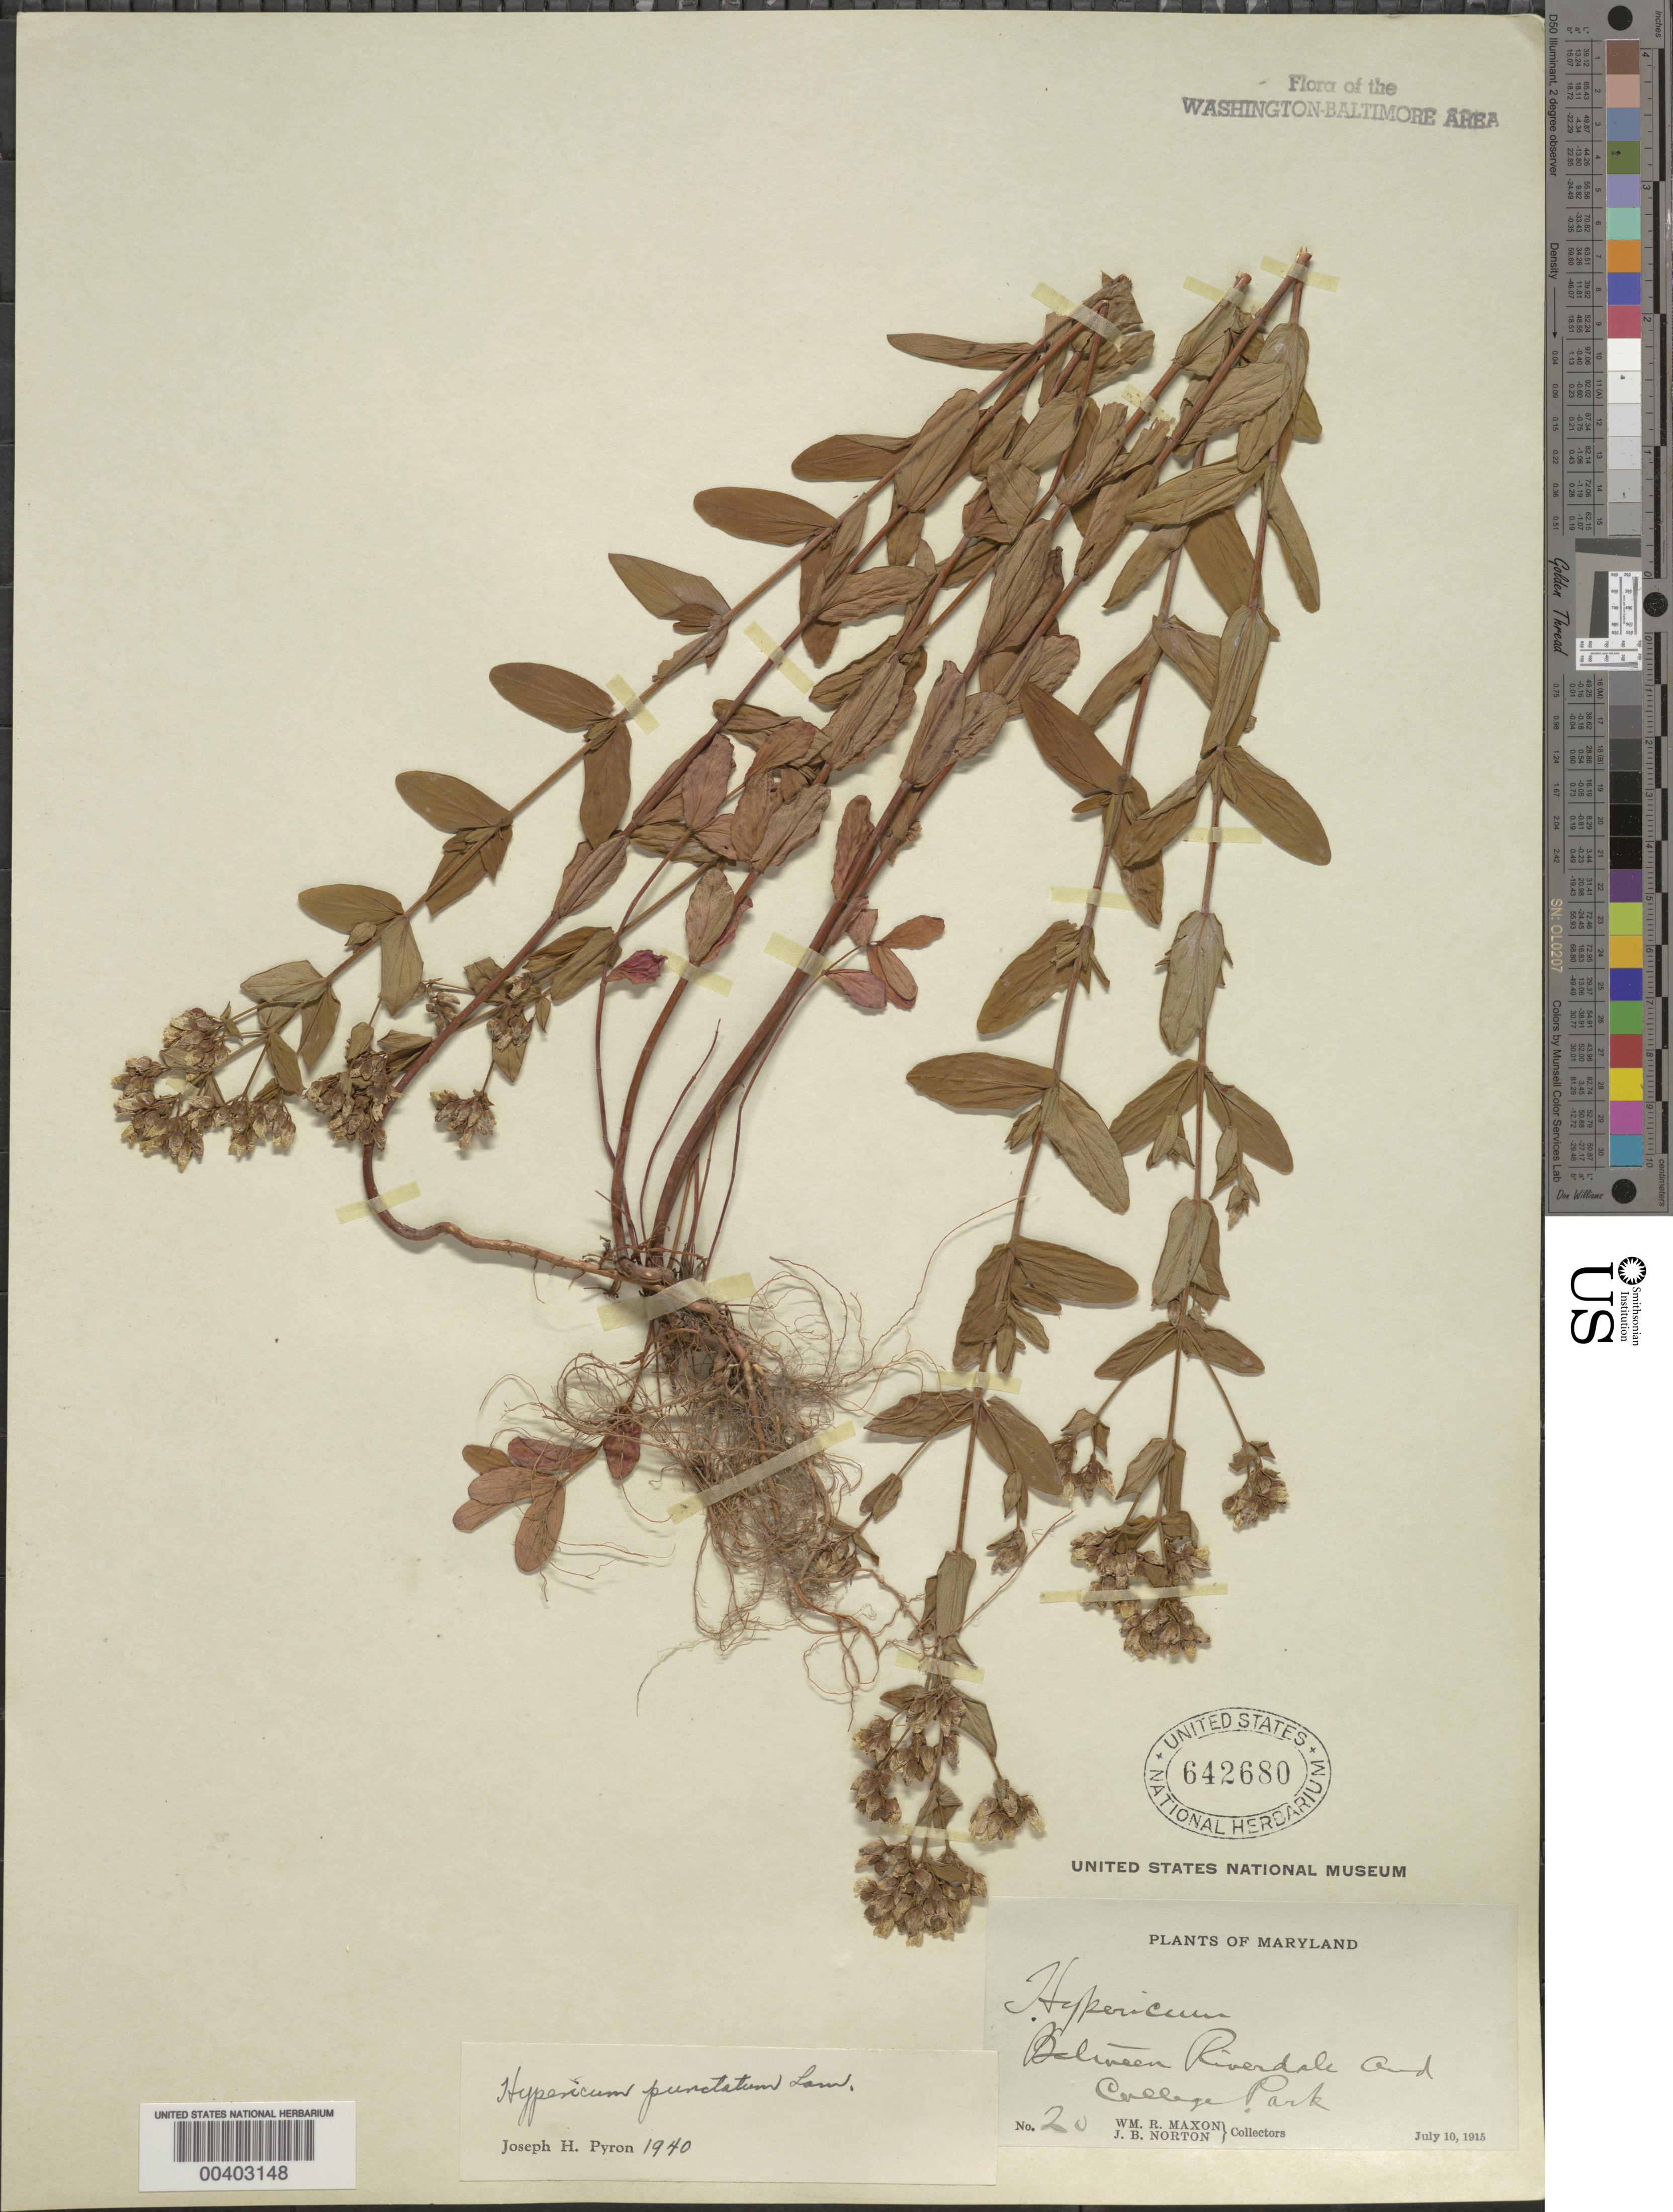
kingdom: Plantae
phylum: Tracheophyta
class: Magnoliopsida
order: Malpighiales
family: Hypericaceae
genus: Hypericum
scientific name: Hypericum punctatum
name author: Lam.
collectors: W. R. Maxon & J. Norton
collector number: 20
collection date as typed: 10 Jul 1915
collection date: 1915-07-10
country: United States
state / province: Maryland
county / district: Prince George's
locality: between Riverdale and College Park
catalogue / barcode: US 642680